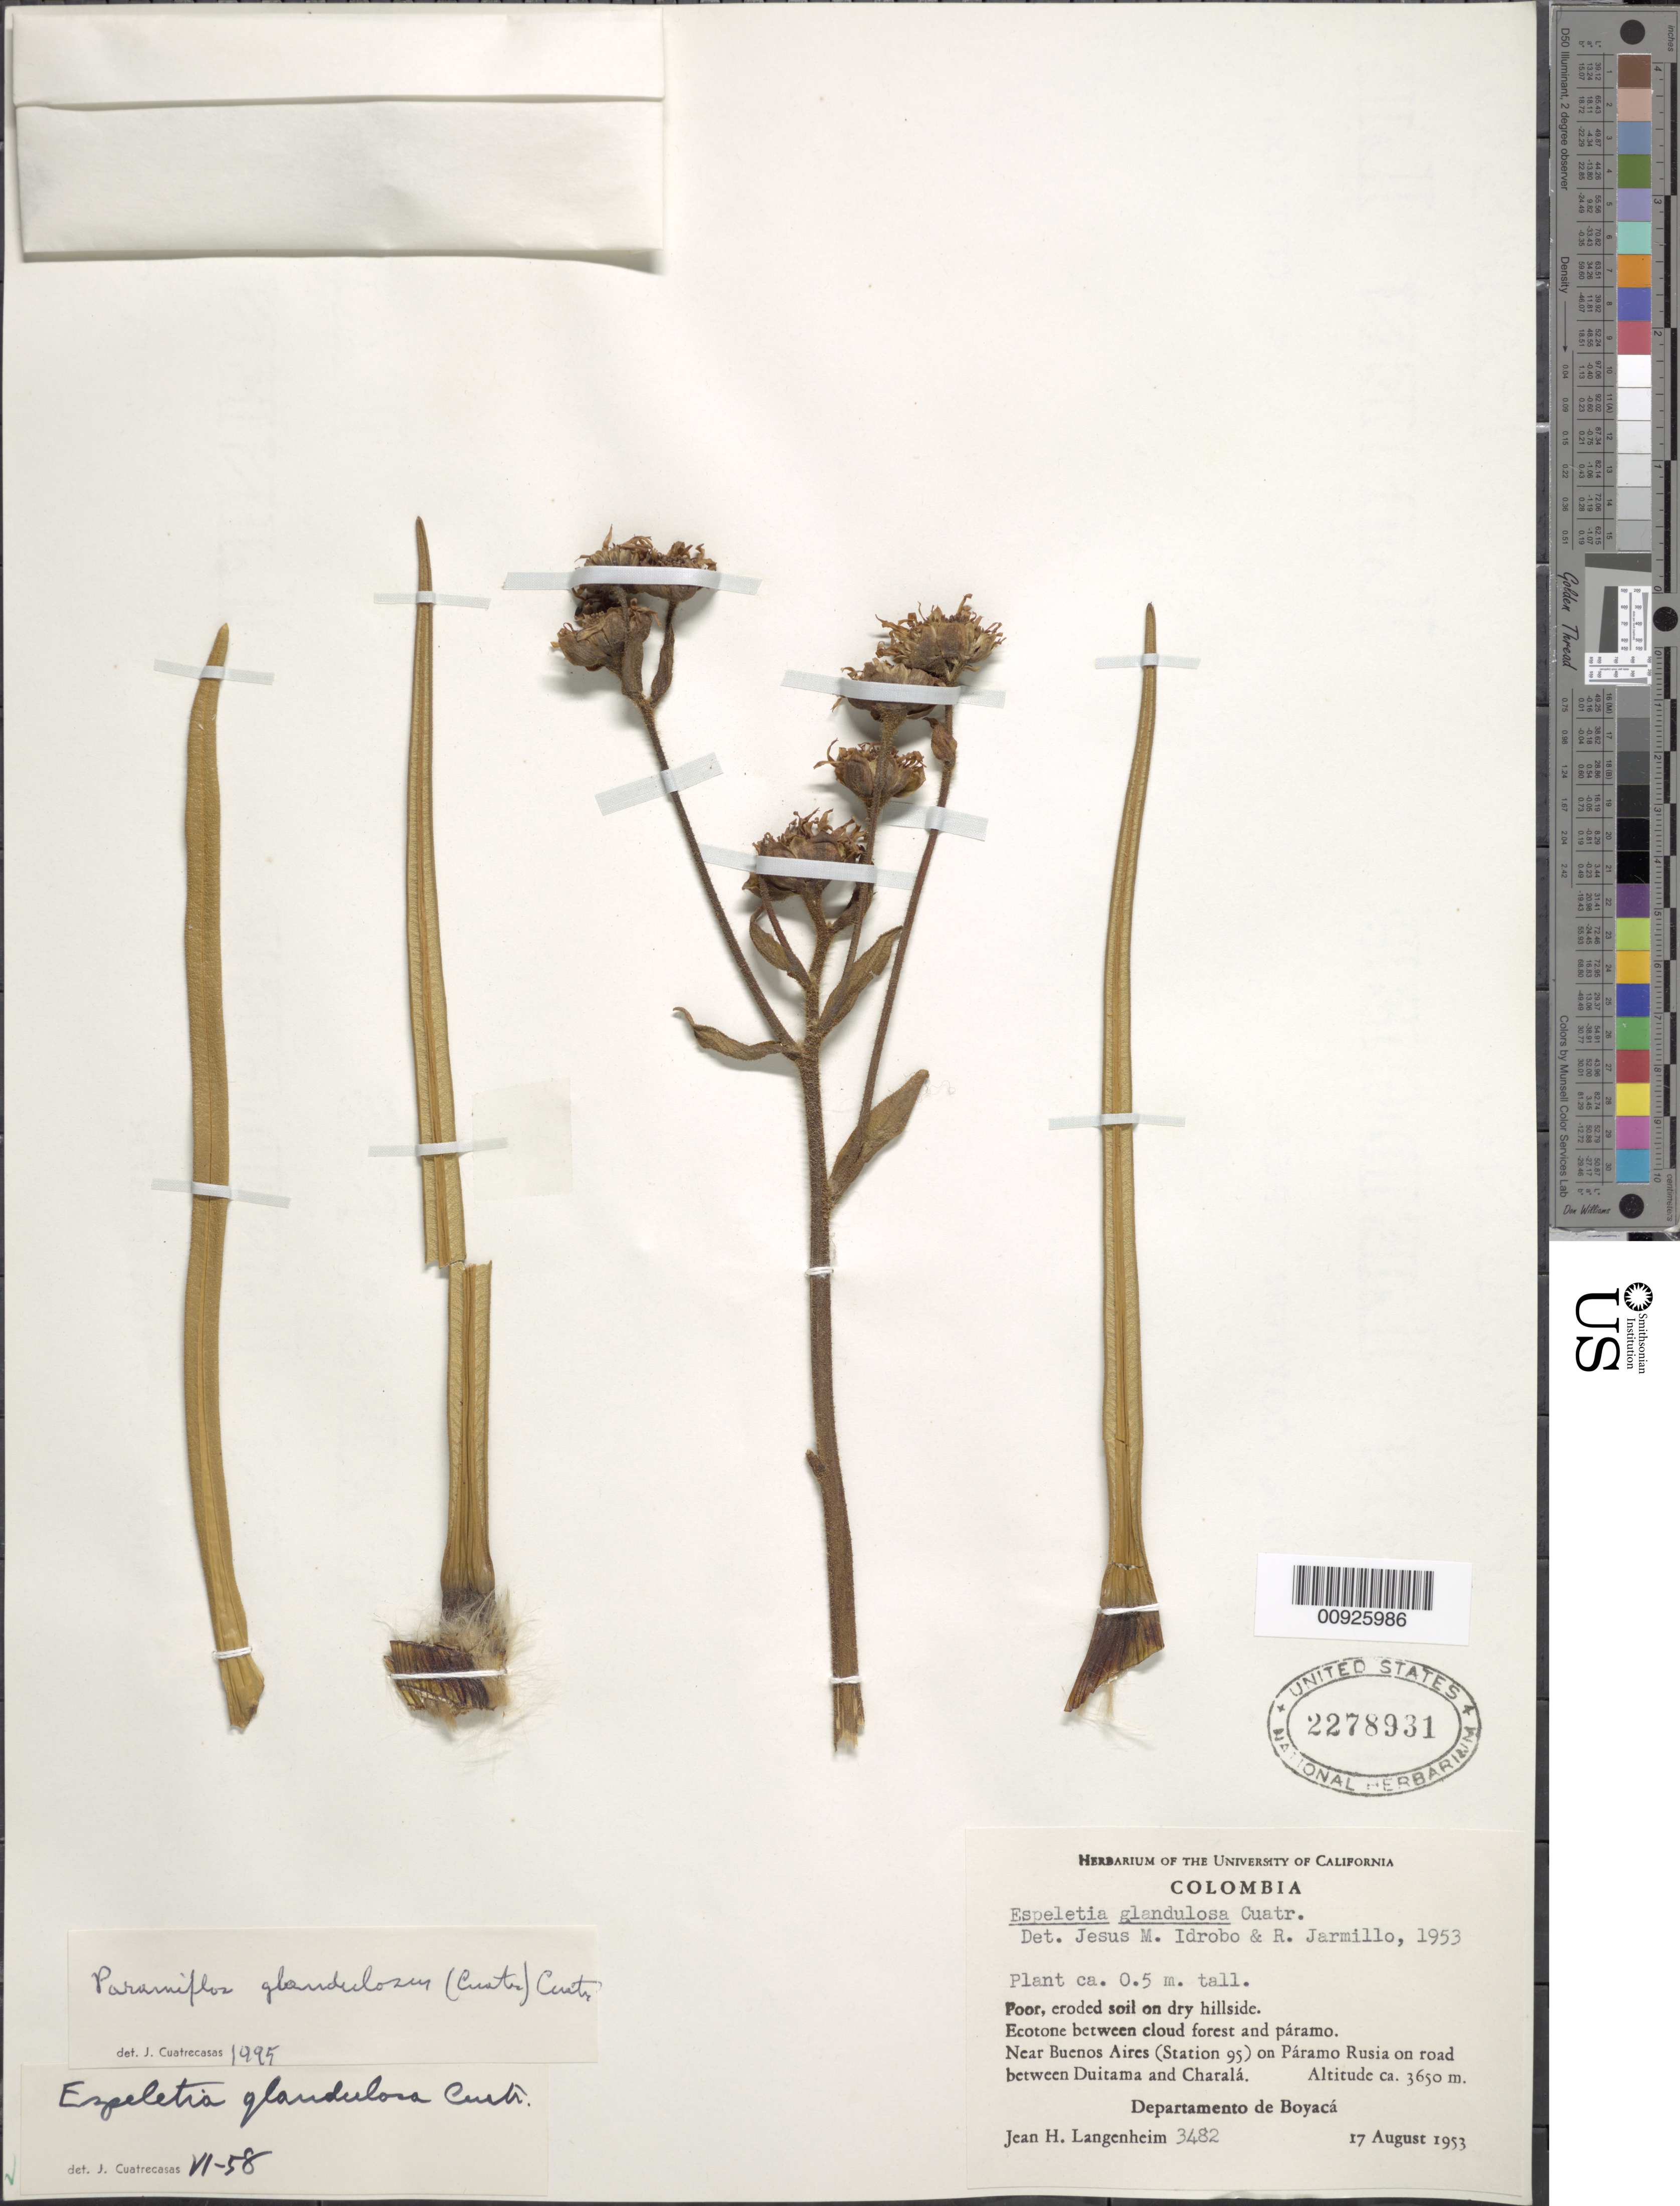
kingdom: Plantae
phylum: Tracheophyta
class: Magnoliopsida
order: Asterales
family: Asteraceae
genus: Paramiflos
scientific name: Paramiflos glandulosus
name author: (Cuatrec.) Cuatrec.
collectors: J. H. Langenheim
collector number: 3482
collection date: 1953-08-17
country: Colombia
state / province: Boyacá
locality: P. de la Rusia. Near Buenos Aires (Station 95) on road between Duitama and Charalá.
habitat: Poor, eroded soil on dry hillside. Ecotone between cloud forest and páramo.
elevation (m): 3650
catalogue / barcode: US 2278931